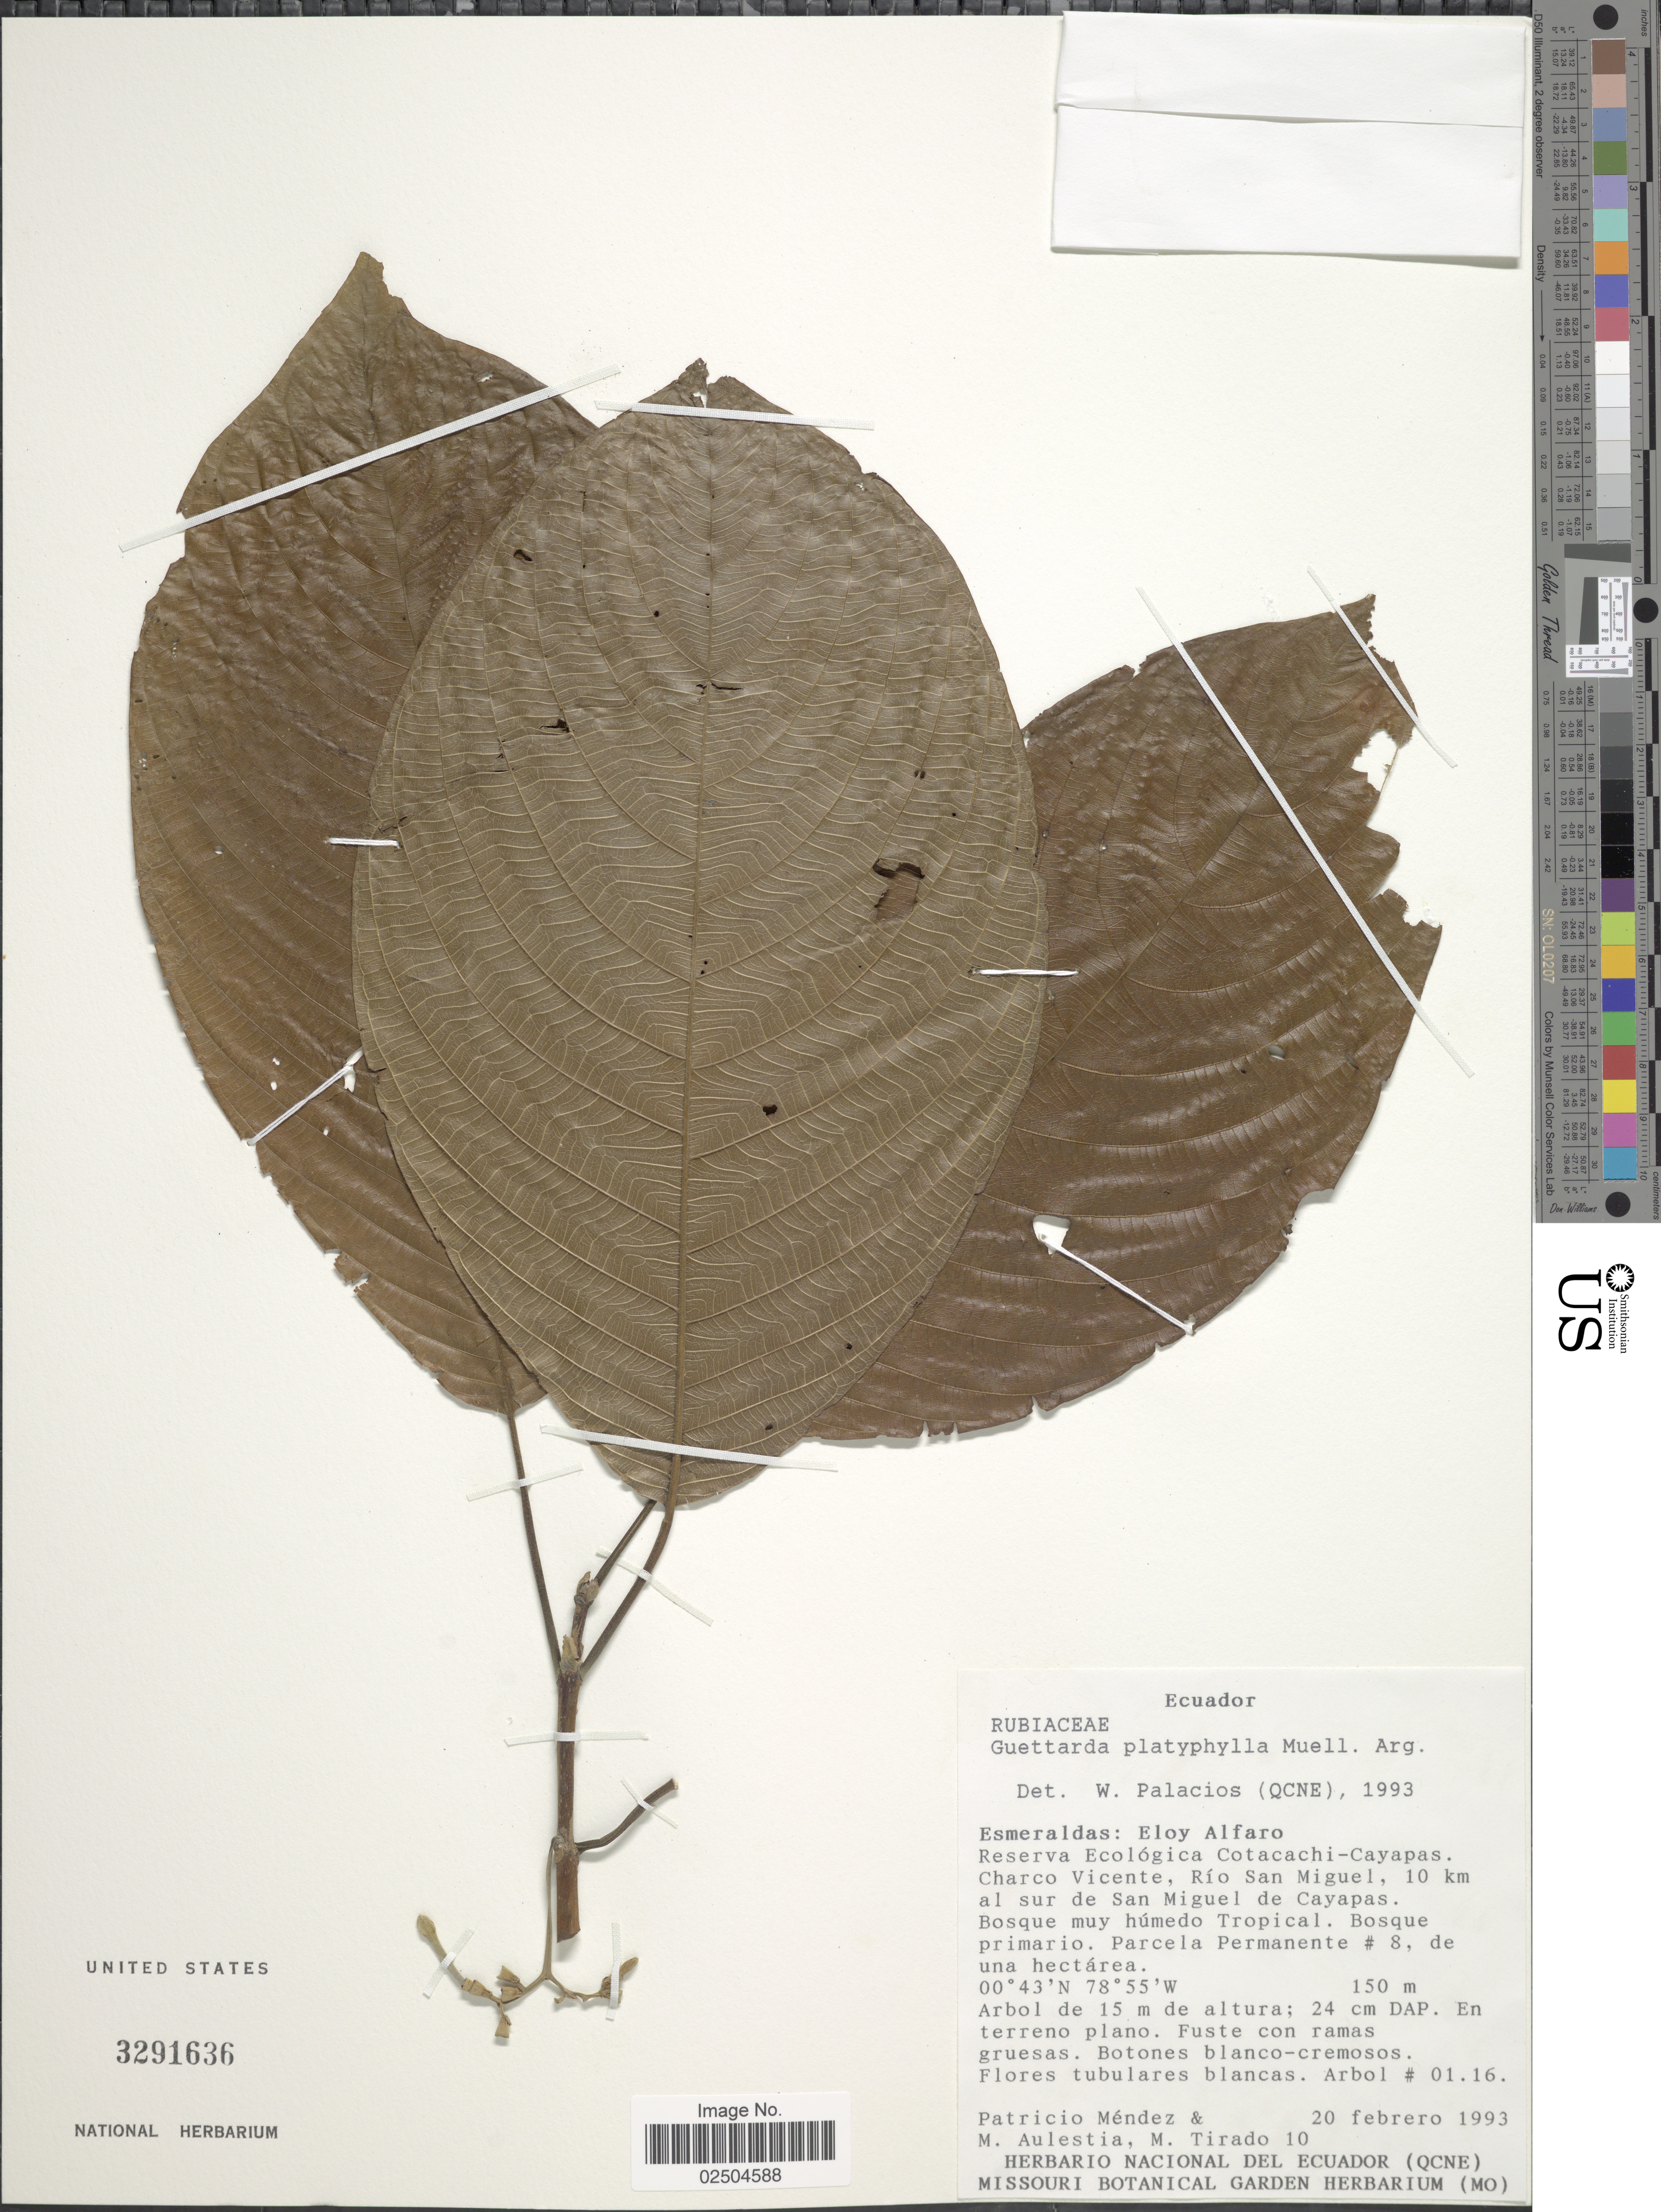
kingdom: Plantae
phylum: Tracheophyta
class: Magnoliopsida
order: Gentianales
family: Rubiaceae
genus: Guettarda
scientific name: Guettarda platyphylla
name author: Müll. Arg.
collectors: P. Méndez, M. Aulestia & M. Tirado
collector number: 10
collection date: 1993-02-20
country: Ecuador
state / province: Esmeraldas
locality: Esmeraldas: Eloy Alfaro, Reserva Ecologica Cotacachi-Cayapas, Charco Vicente, Rio San Miguel, 10 km al sur de San Miguel de Cayapas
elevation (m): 150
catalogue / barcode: US 3291636